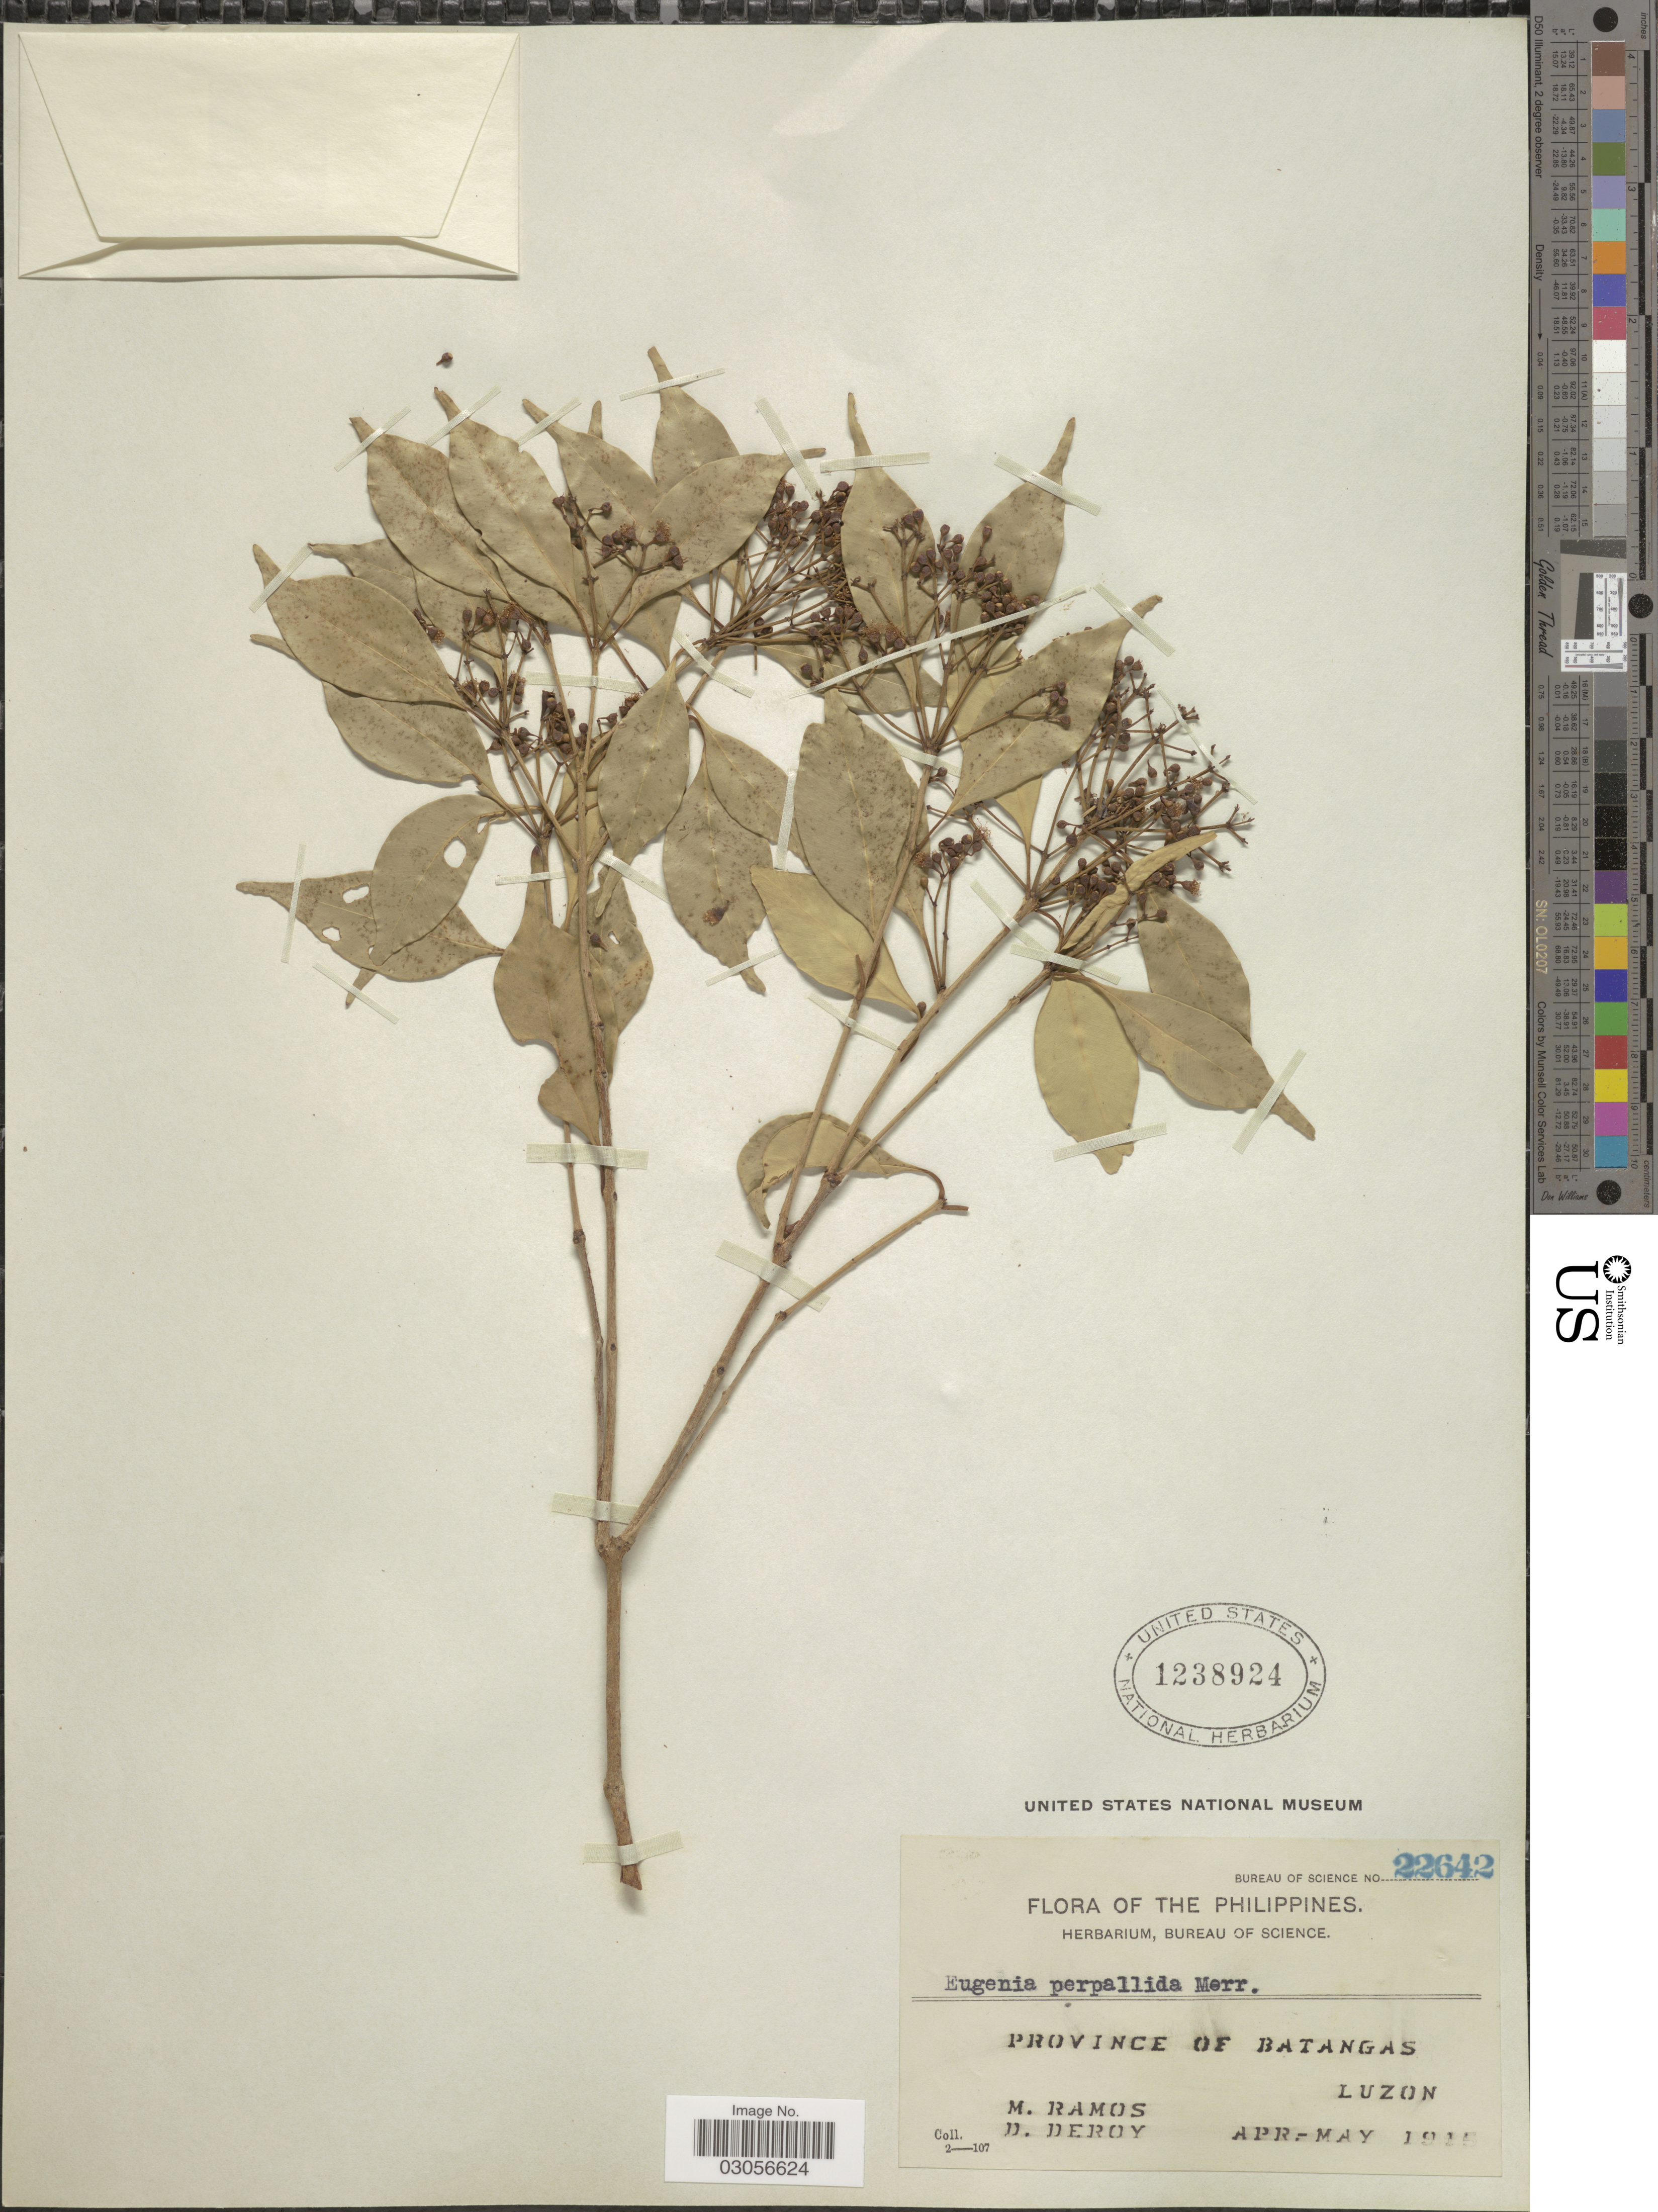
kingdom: Plantae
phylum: Tracheophyta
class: Magnoliopsida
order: Myrtales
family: Myrtaceae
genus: Syzygium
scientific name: Syzygium pallidum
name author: Merr.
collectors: M. Ramos & D. Deroy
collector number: Bureau of Science 22642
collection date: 1915-04/1915-05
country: Philippines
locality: Province of Batangas. Luzon.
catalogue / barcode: US 1238924